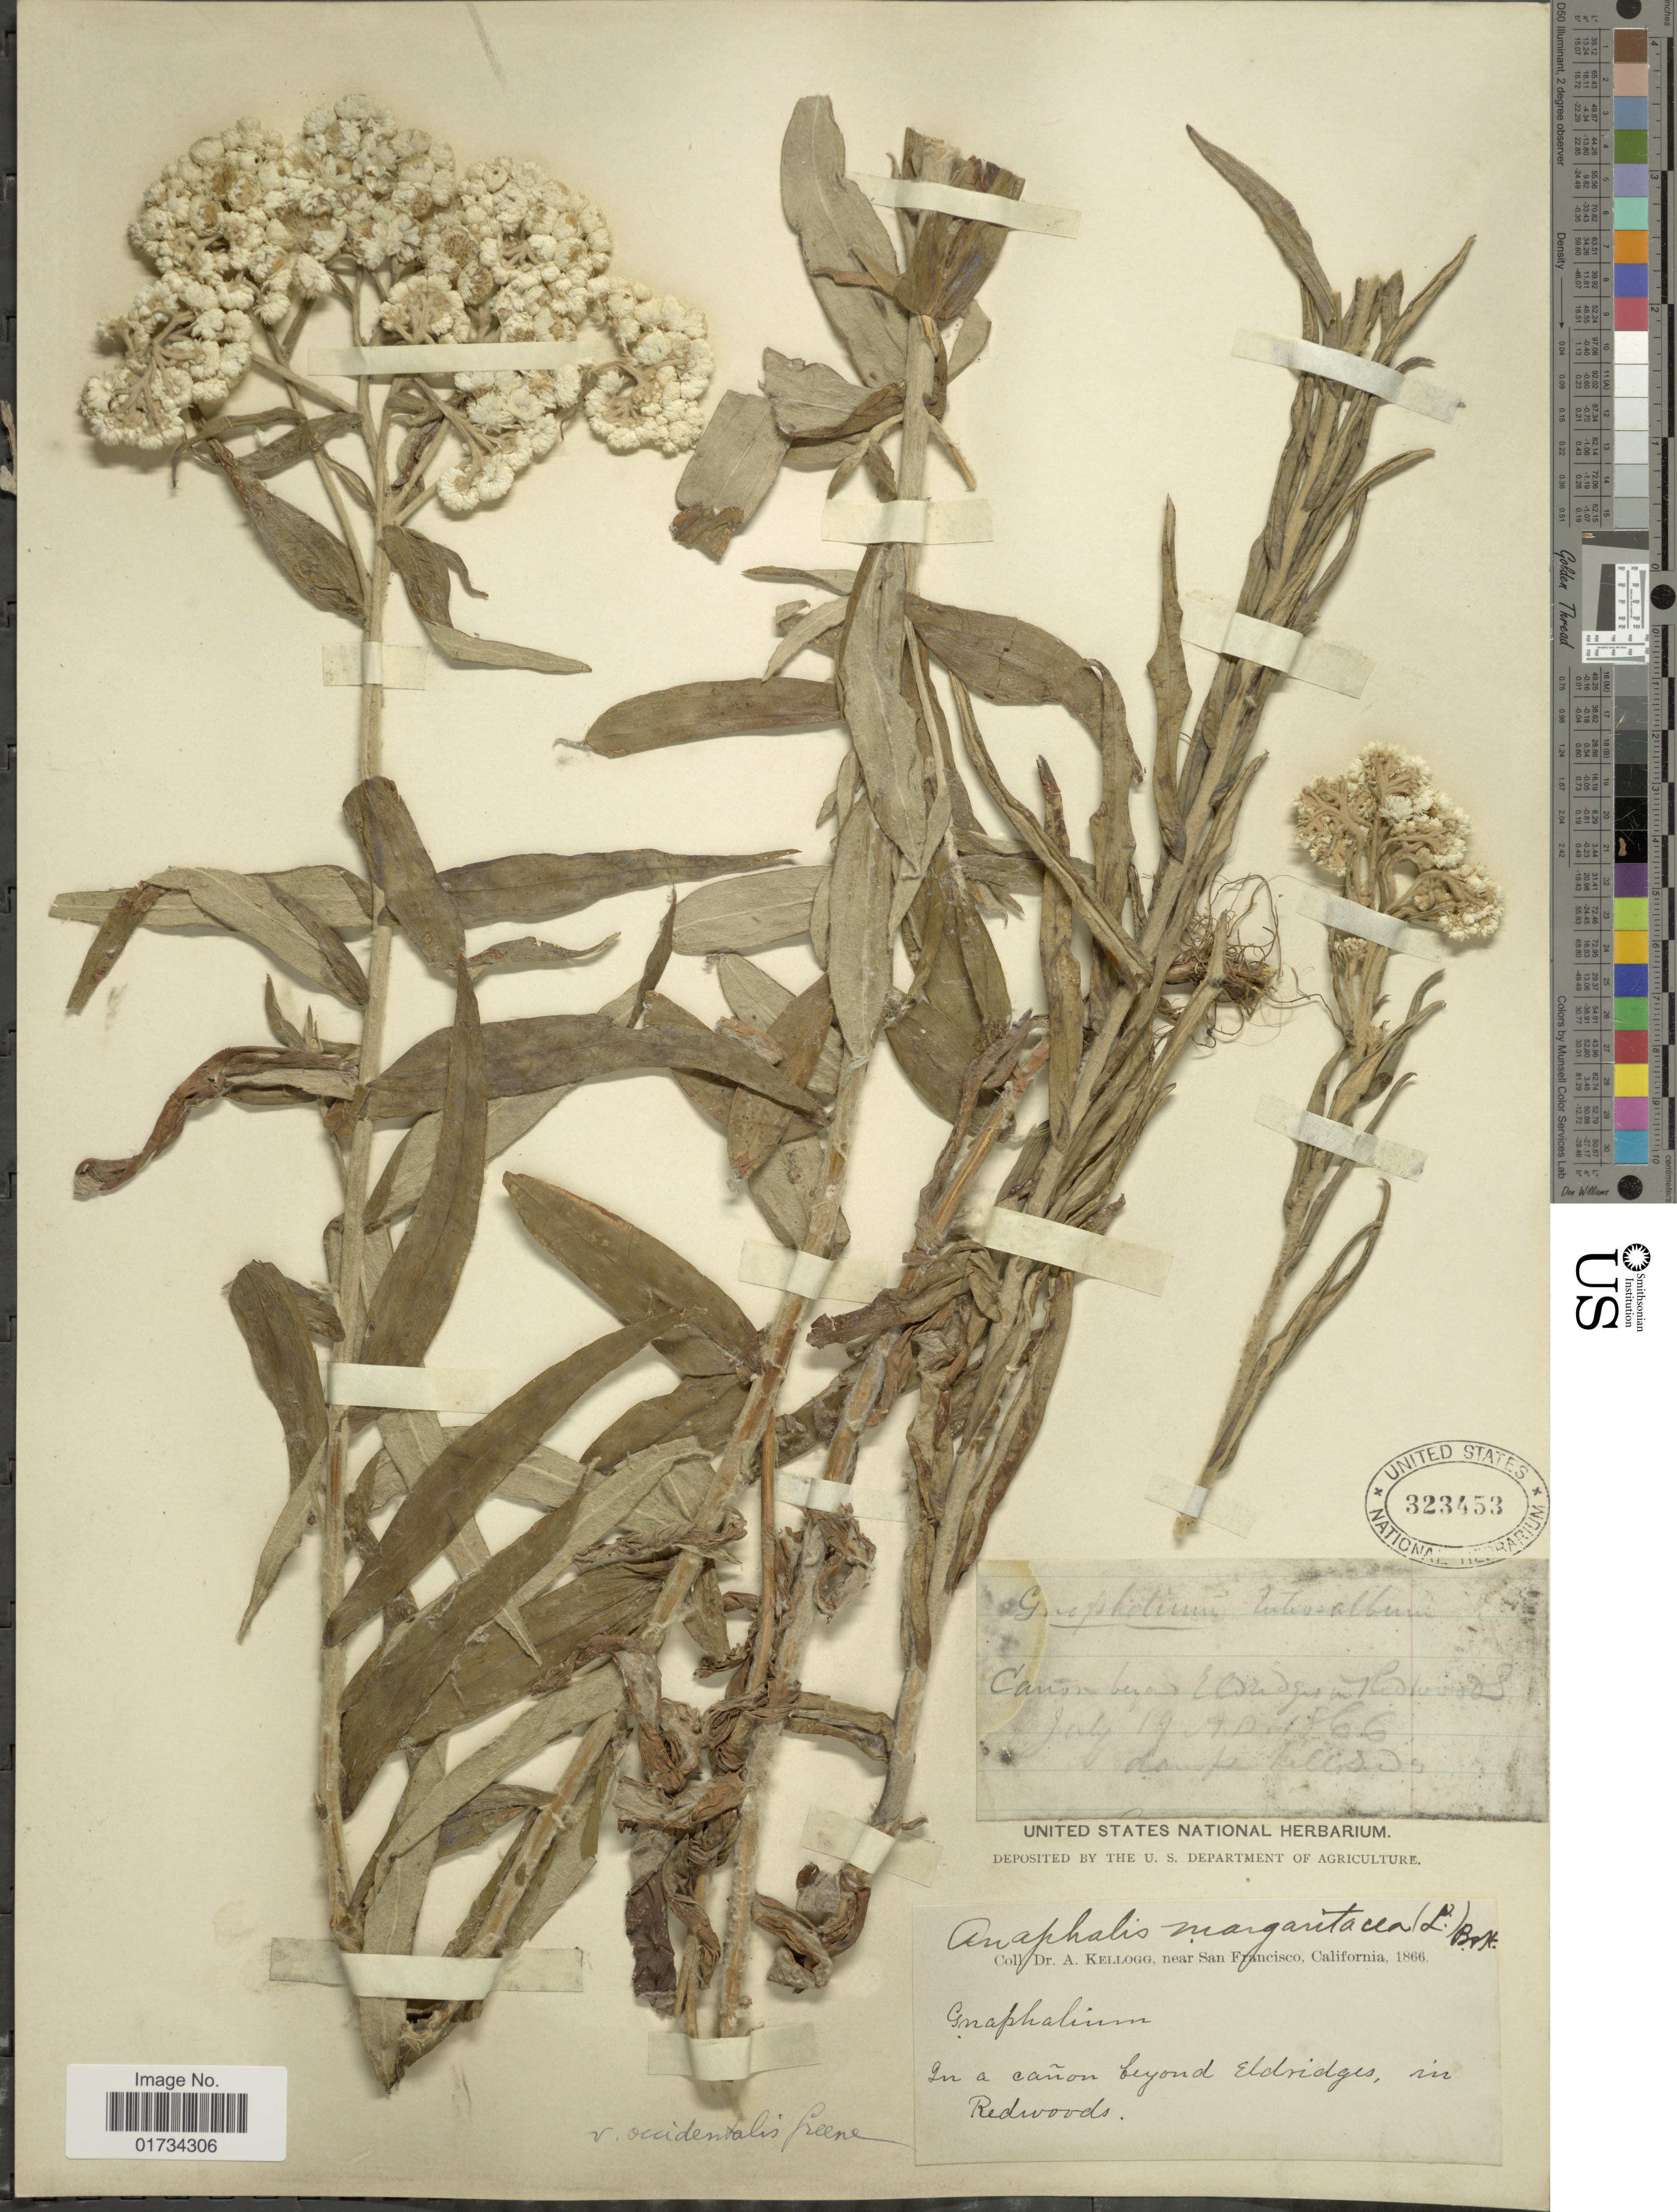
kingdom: Plantae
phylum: Tracheophyta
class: Magnoliopsida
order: Asterales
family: Asteraceae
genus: Anaphalis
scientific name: Anaphalis margaritacea var. occidentalis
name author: Greene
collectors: A. Kellogg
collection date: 1866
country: United States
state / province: California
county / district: San Francisco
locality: Near San Francisco, California. In a cañon beyond Eldridges in Redwoods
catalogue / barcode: US 323453